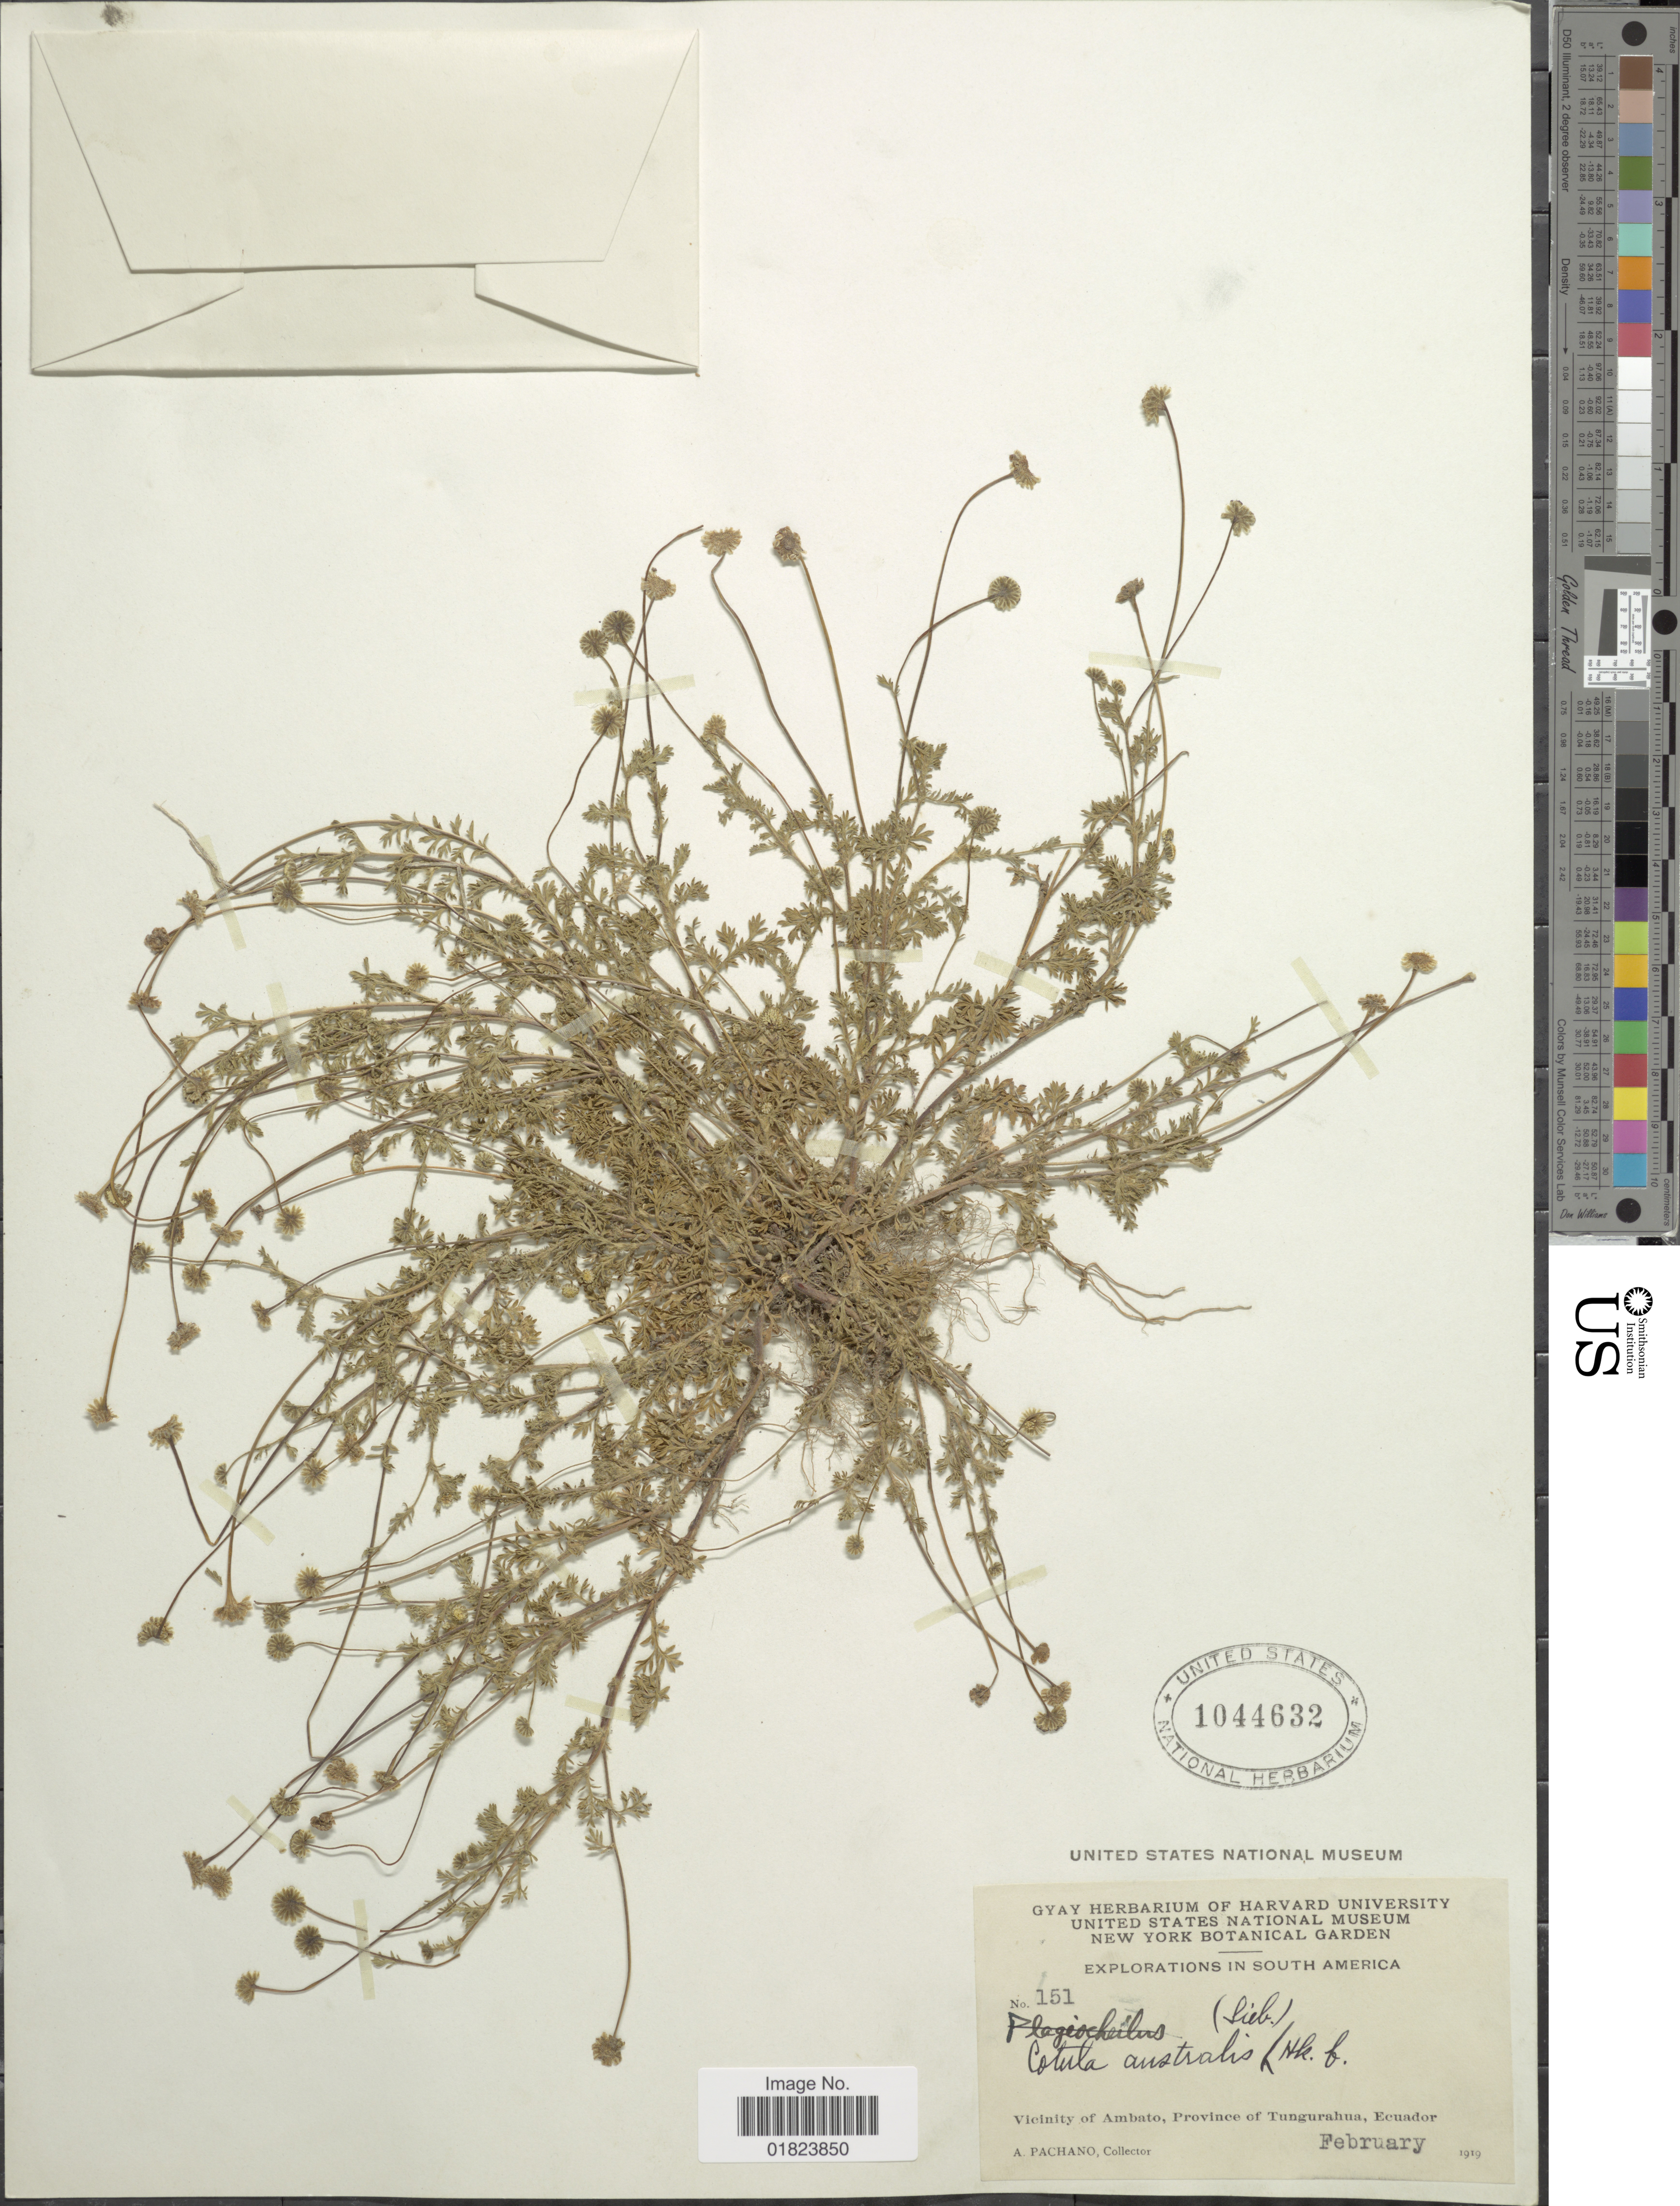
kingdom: Plantae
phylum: Tracheophyta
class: Magnoliopsida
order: Asterales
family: Asteraceae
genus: Cotula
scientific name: Cotula australis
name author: (Sieber ex Spreng.) Hook. f.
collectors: A. Pachano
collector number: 151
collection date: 1919-02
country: Ecuador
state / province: Tungurahua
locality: Vicinity of Ambato.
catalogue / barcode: US 1044632